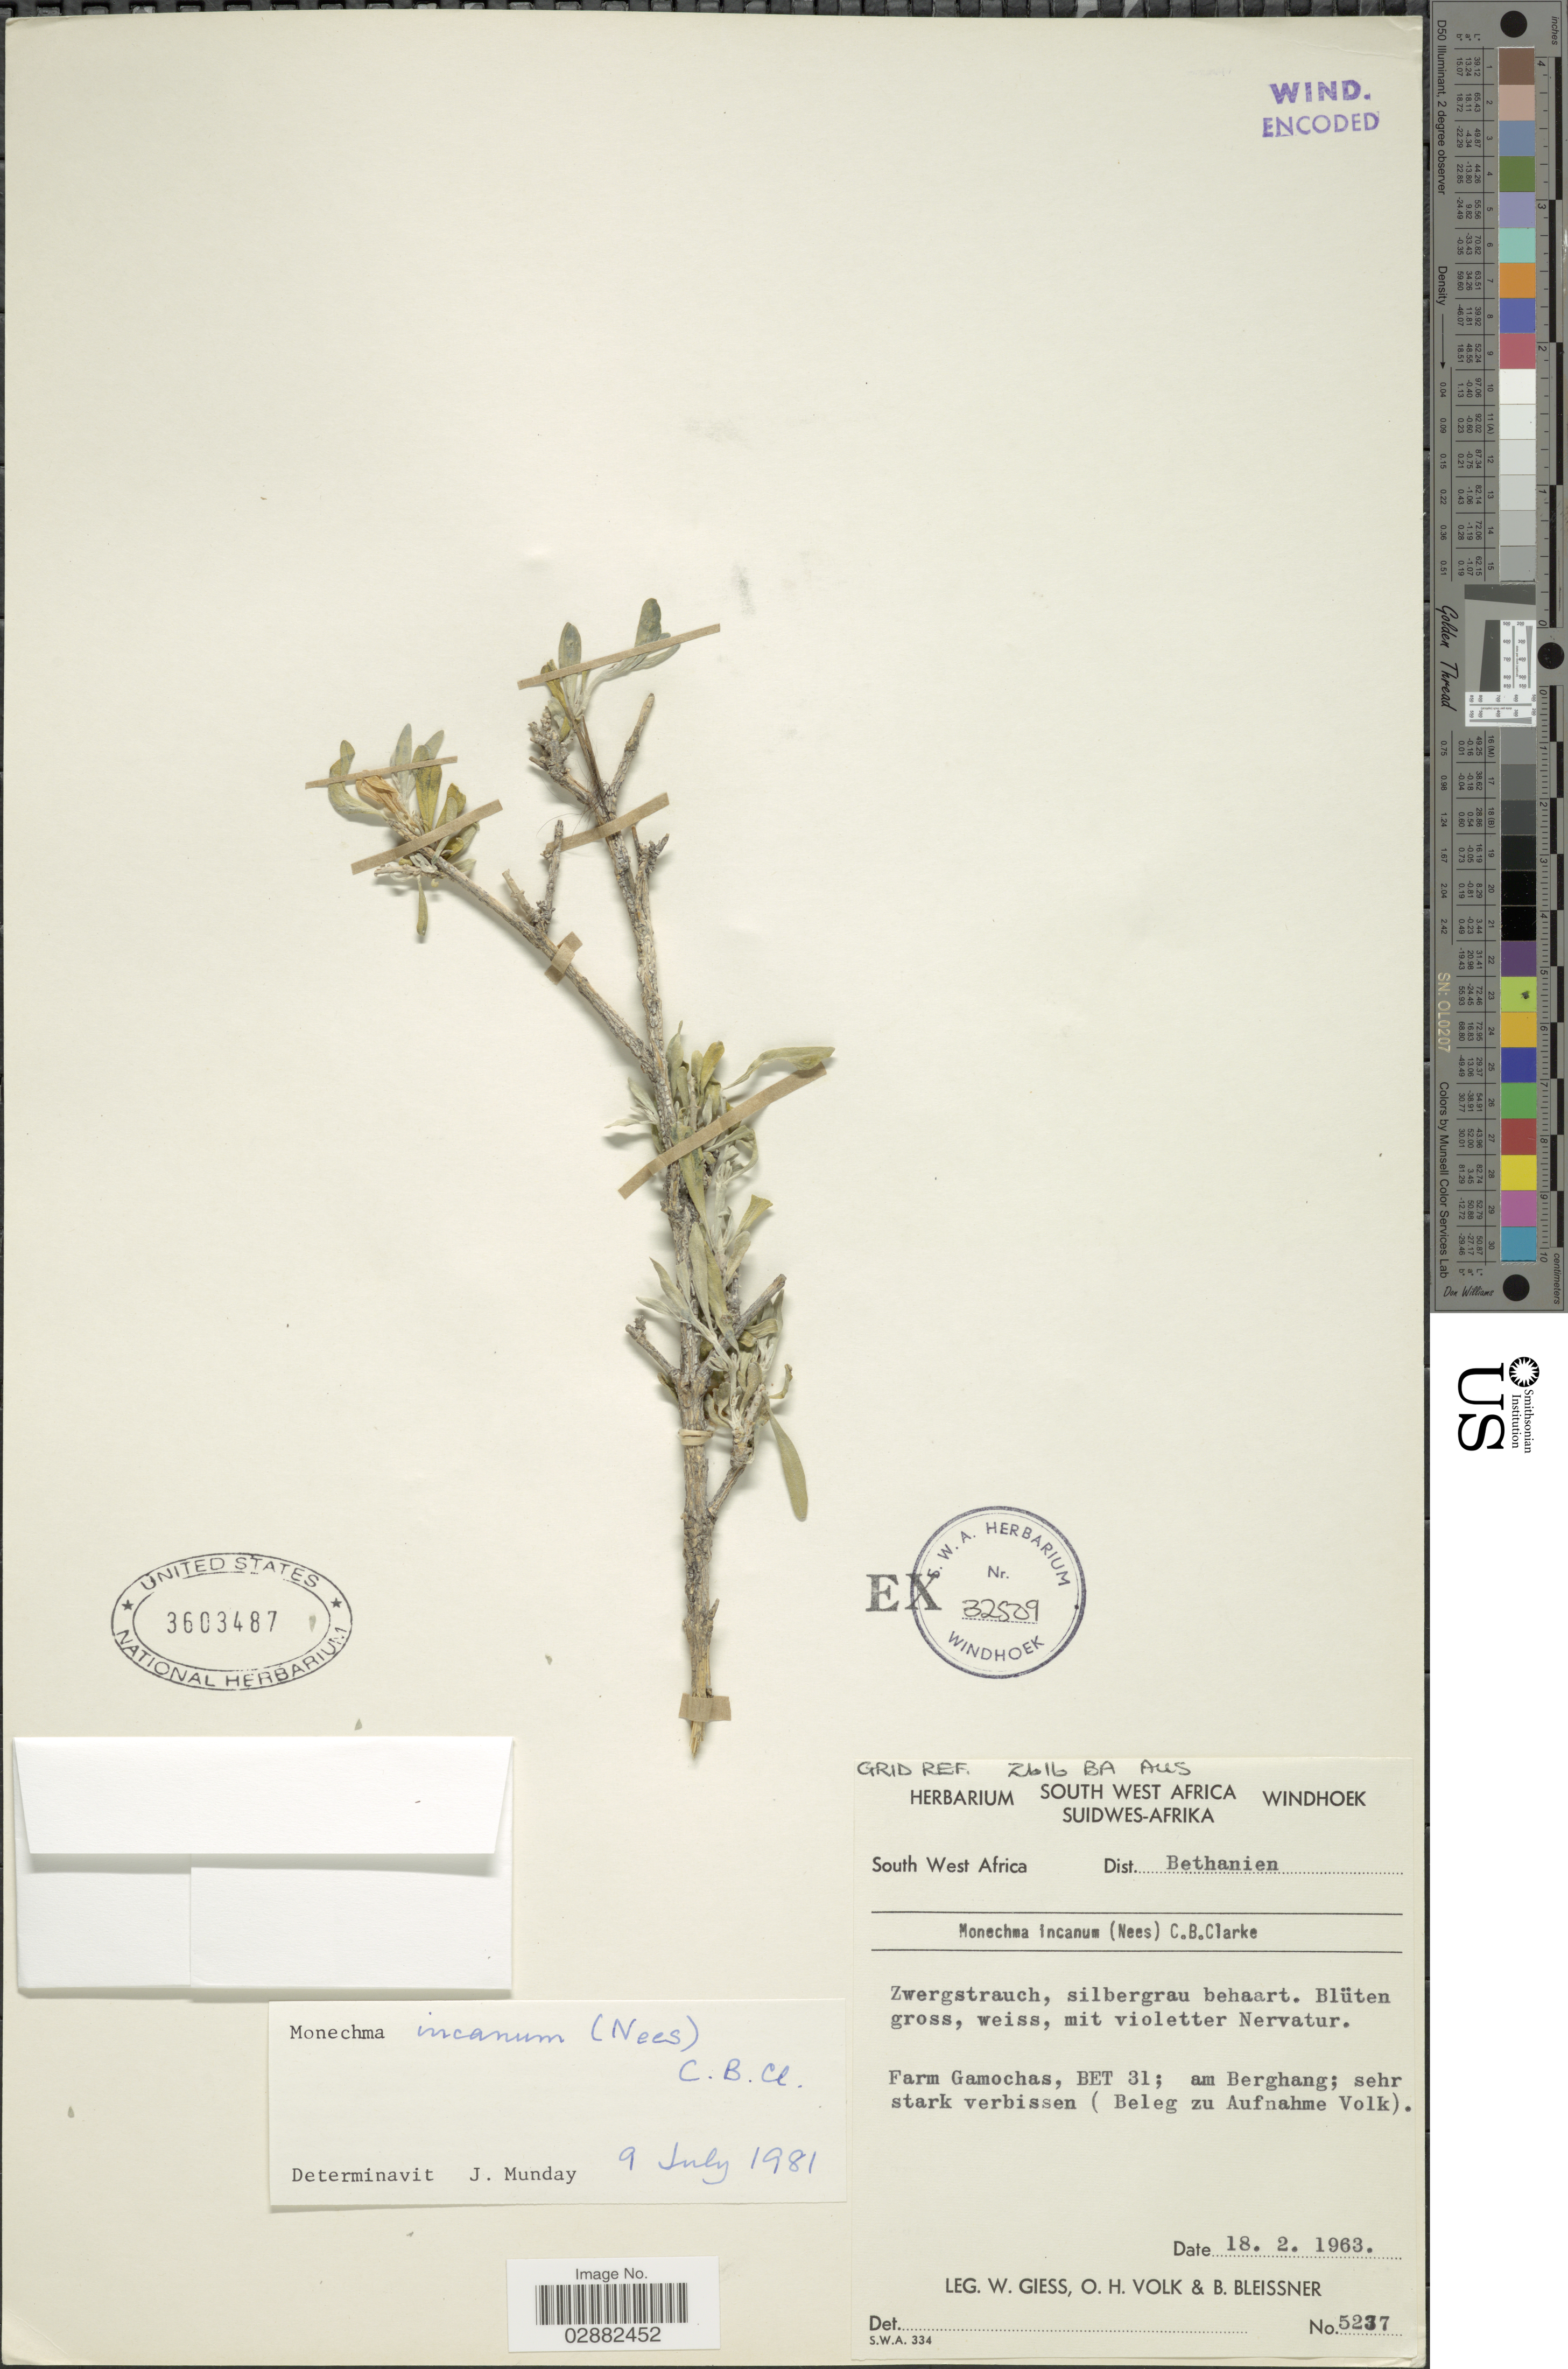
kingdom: Plantae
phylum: Tracheophyta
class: Magnoliopsida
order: Lamiales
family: Acanthaceae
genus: Justicia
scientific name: Justicia incana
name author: (Nees) T. Anderson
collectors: W. Giess, O. Volk & B. Bleissner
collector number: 5237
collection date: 1963-02-18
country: Namibia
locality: South West Africa. Dist. Bethanien, Zwergstrauch, silbergrau behaart. Blüten gross, weiss, mit violetter Nervatur. Farm Gamoschas, Bet 31; am Berghang; sehr stark verbissen (Beleg zu Aufnahme Volk).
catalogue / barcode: US 3603487